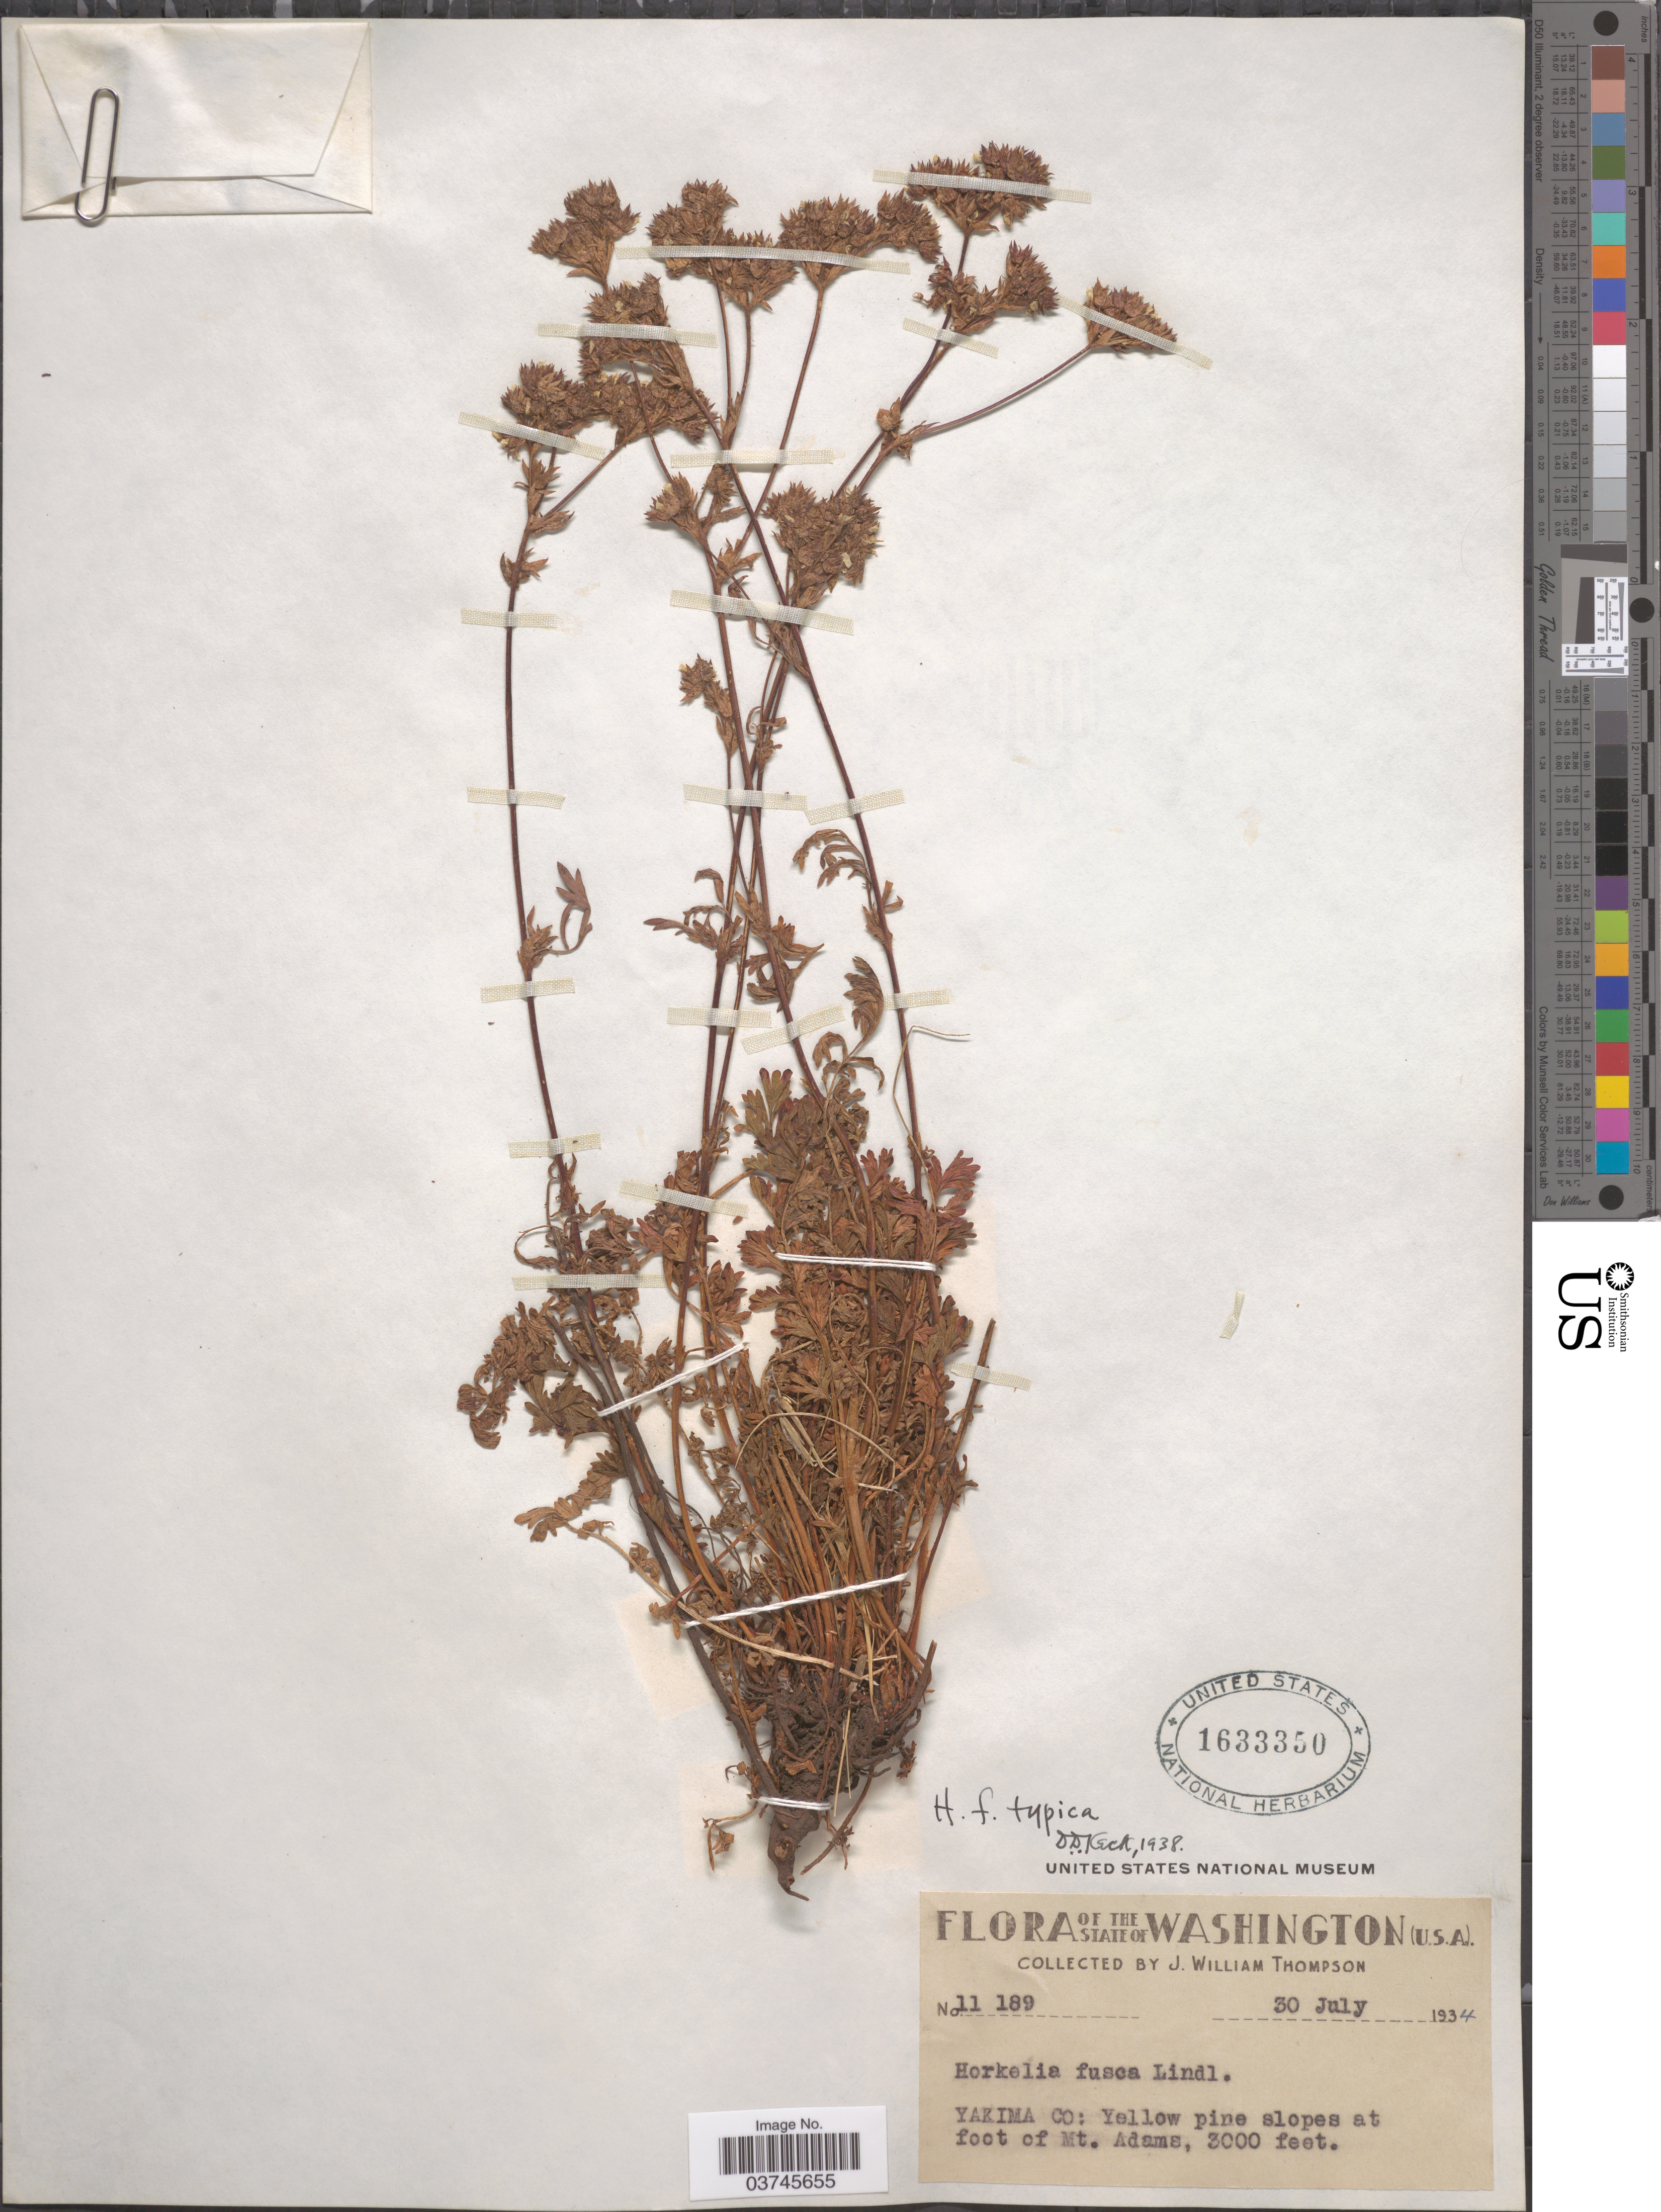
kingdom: Plantae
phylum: Tracheophyta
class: Magnoliopsida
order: Rosales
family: Rosaceae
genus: Potentilla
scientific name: Potentilla douglasii var. douglasii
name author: Greene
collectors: J. W. Thompson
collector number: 11189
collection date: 1934-07-30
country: United States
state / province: Washington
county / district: Yakima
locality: Yakima Co: Yellow pine slopes at foot of Mt. Adams.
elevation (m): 914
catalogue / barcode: US 1633350